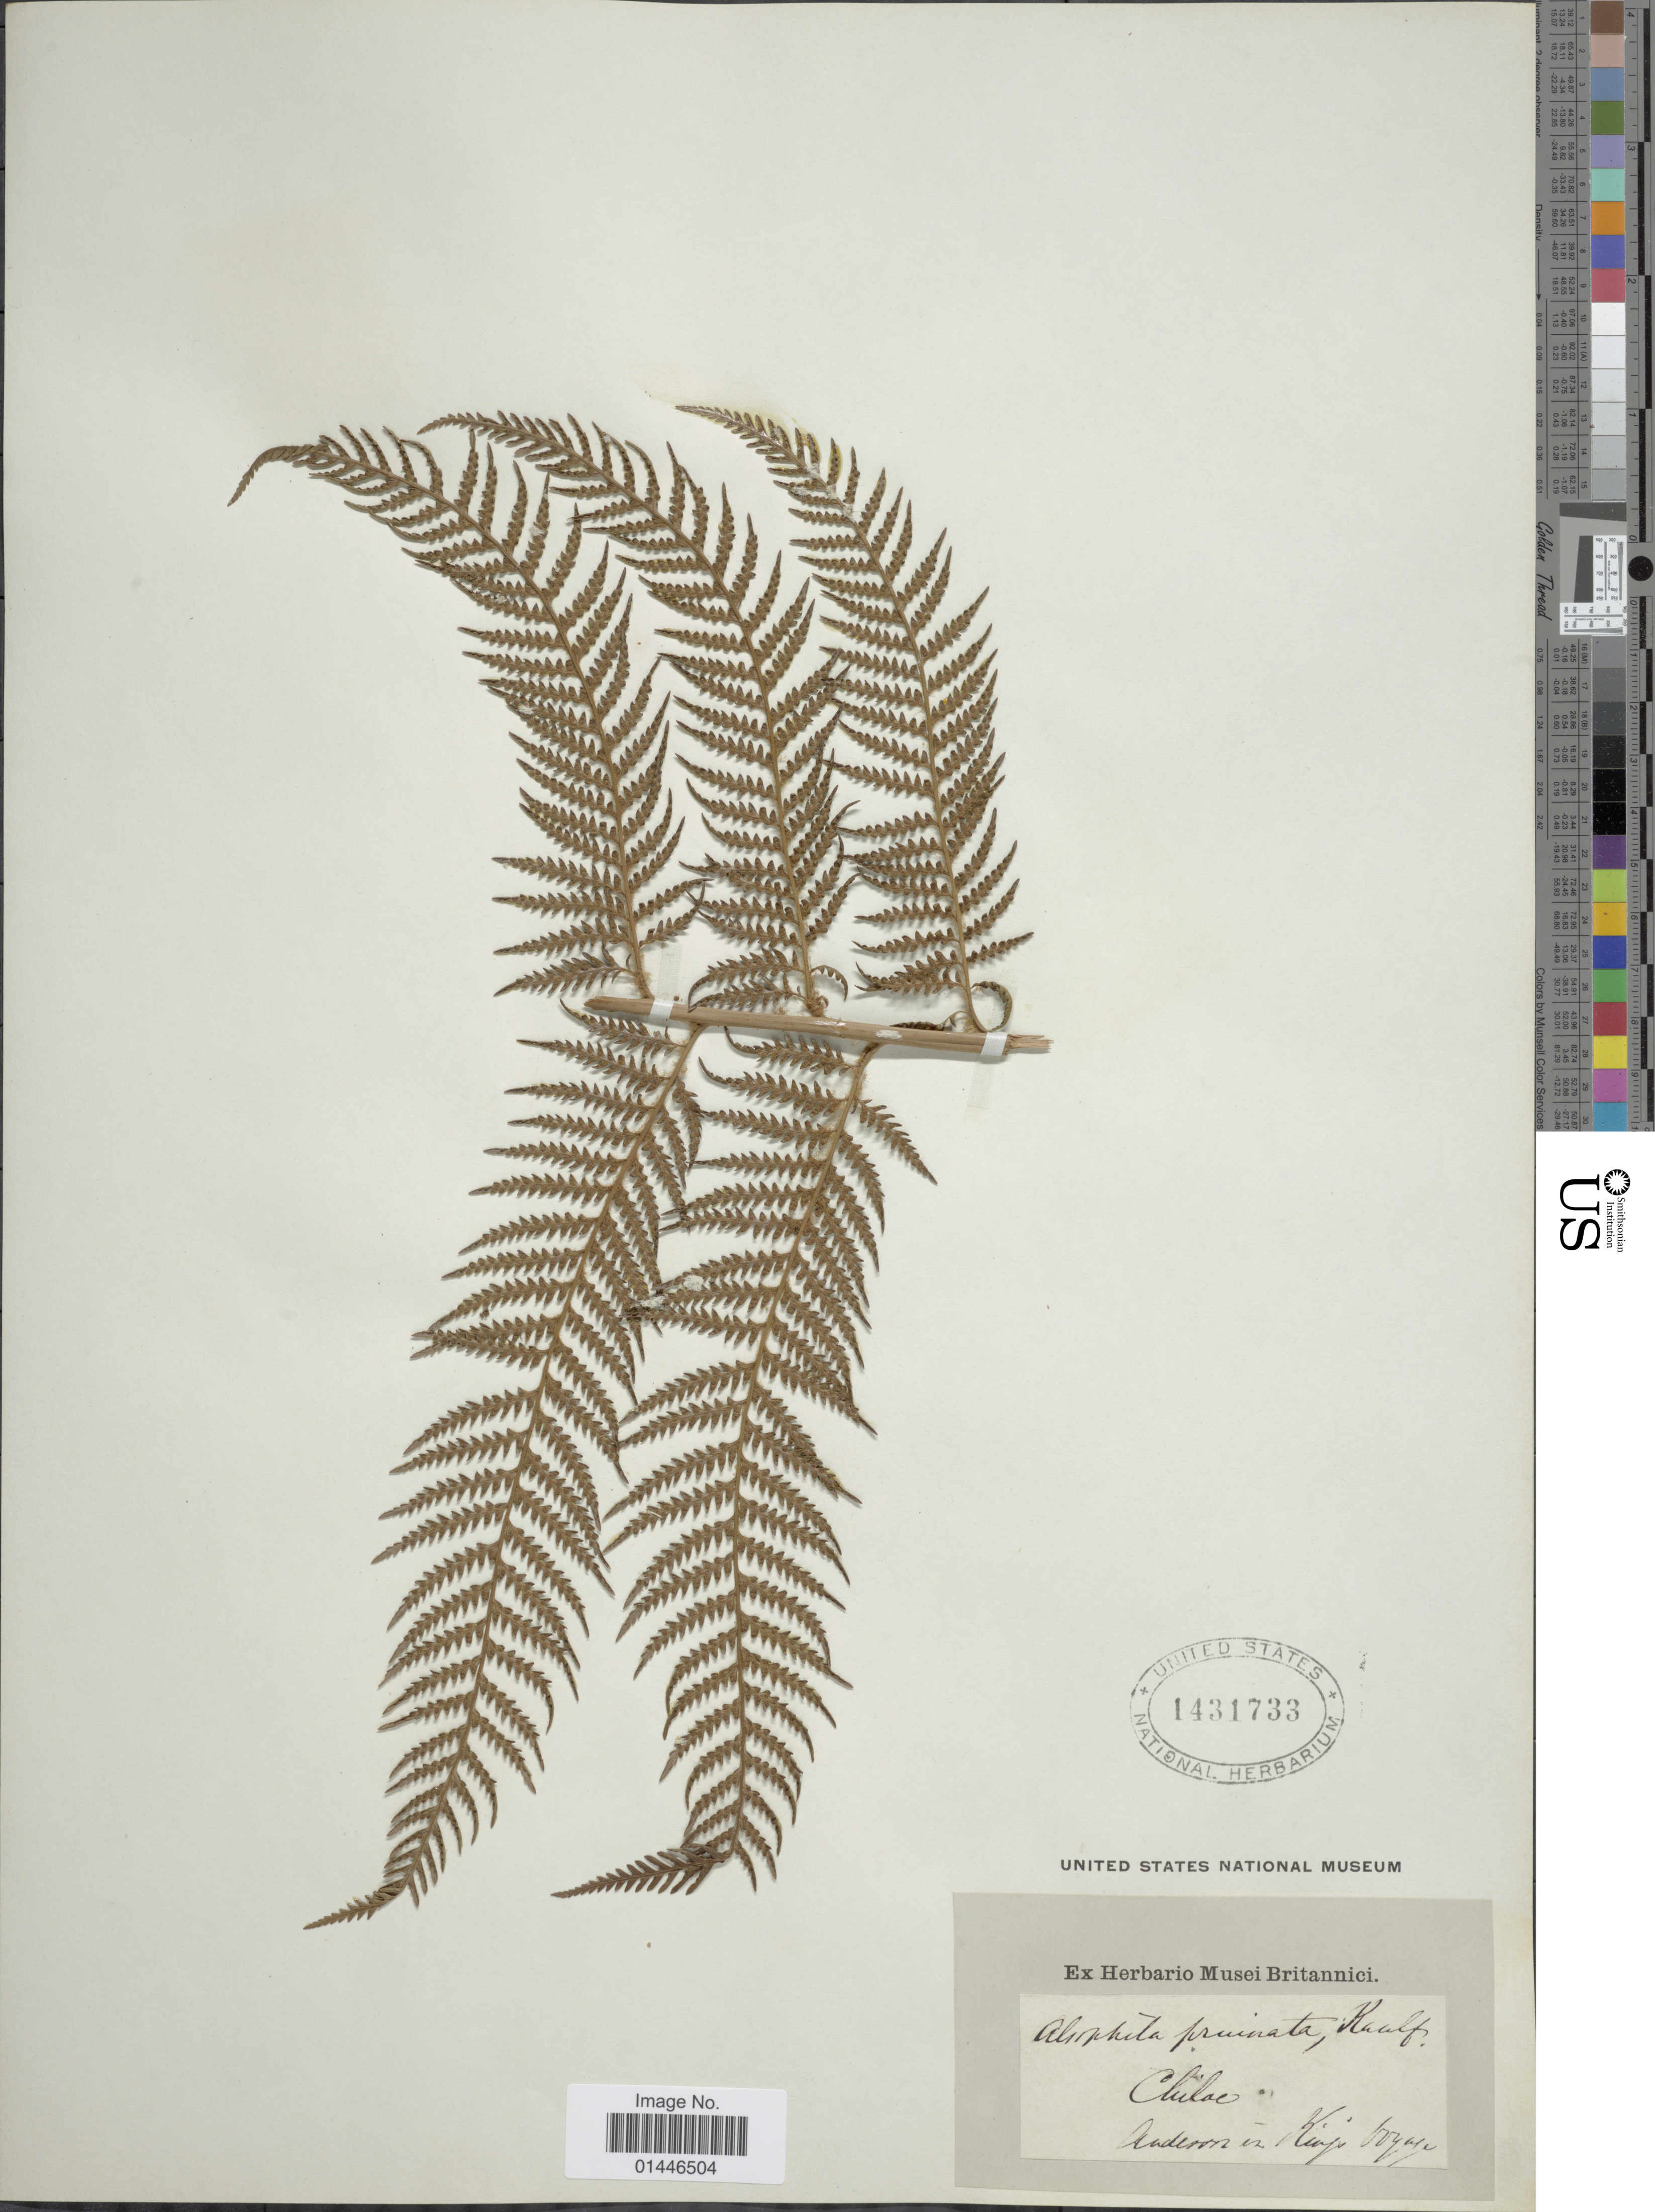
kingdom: Plantae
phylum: Tracheophyta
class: Polypodiopsida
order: Cyatheales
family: Dicksoniaceae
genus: Lophosoria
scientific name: Lophosoria quadripinnata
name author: (J.F. Gmel.) C. Chr.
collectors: -- Anderson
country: Chile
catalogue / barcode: US 1431733